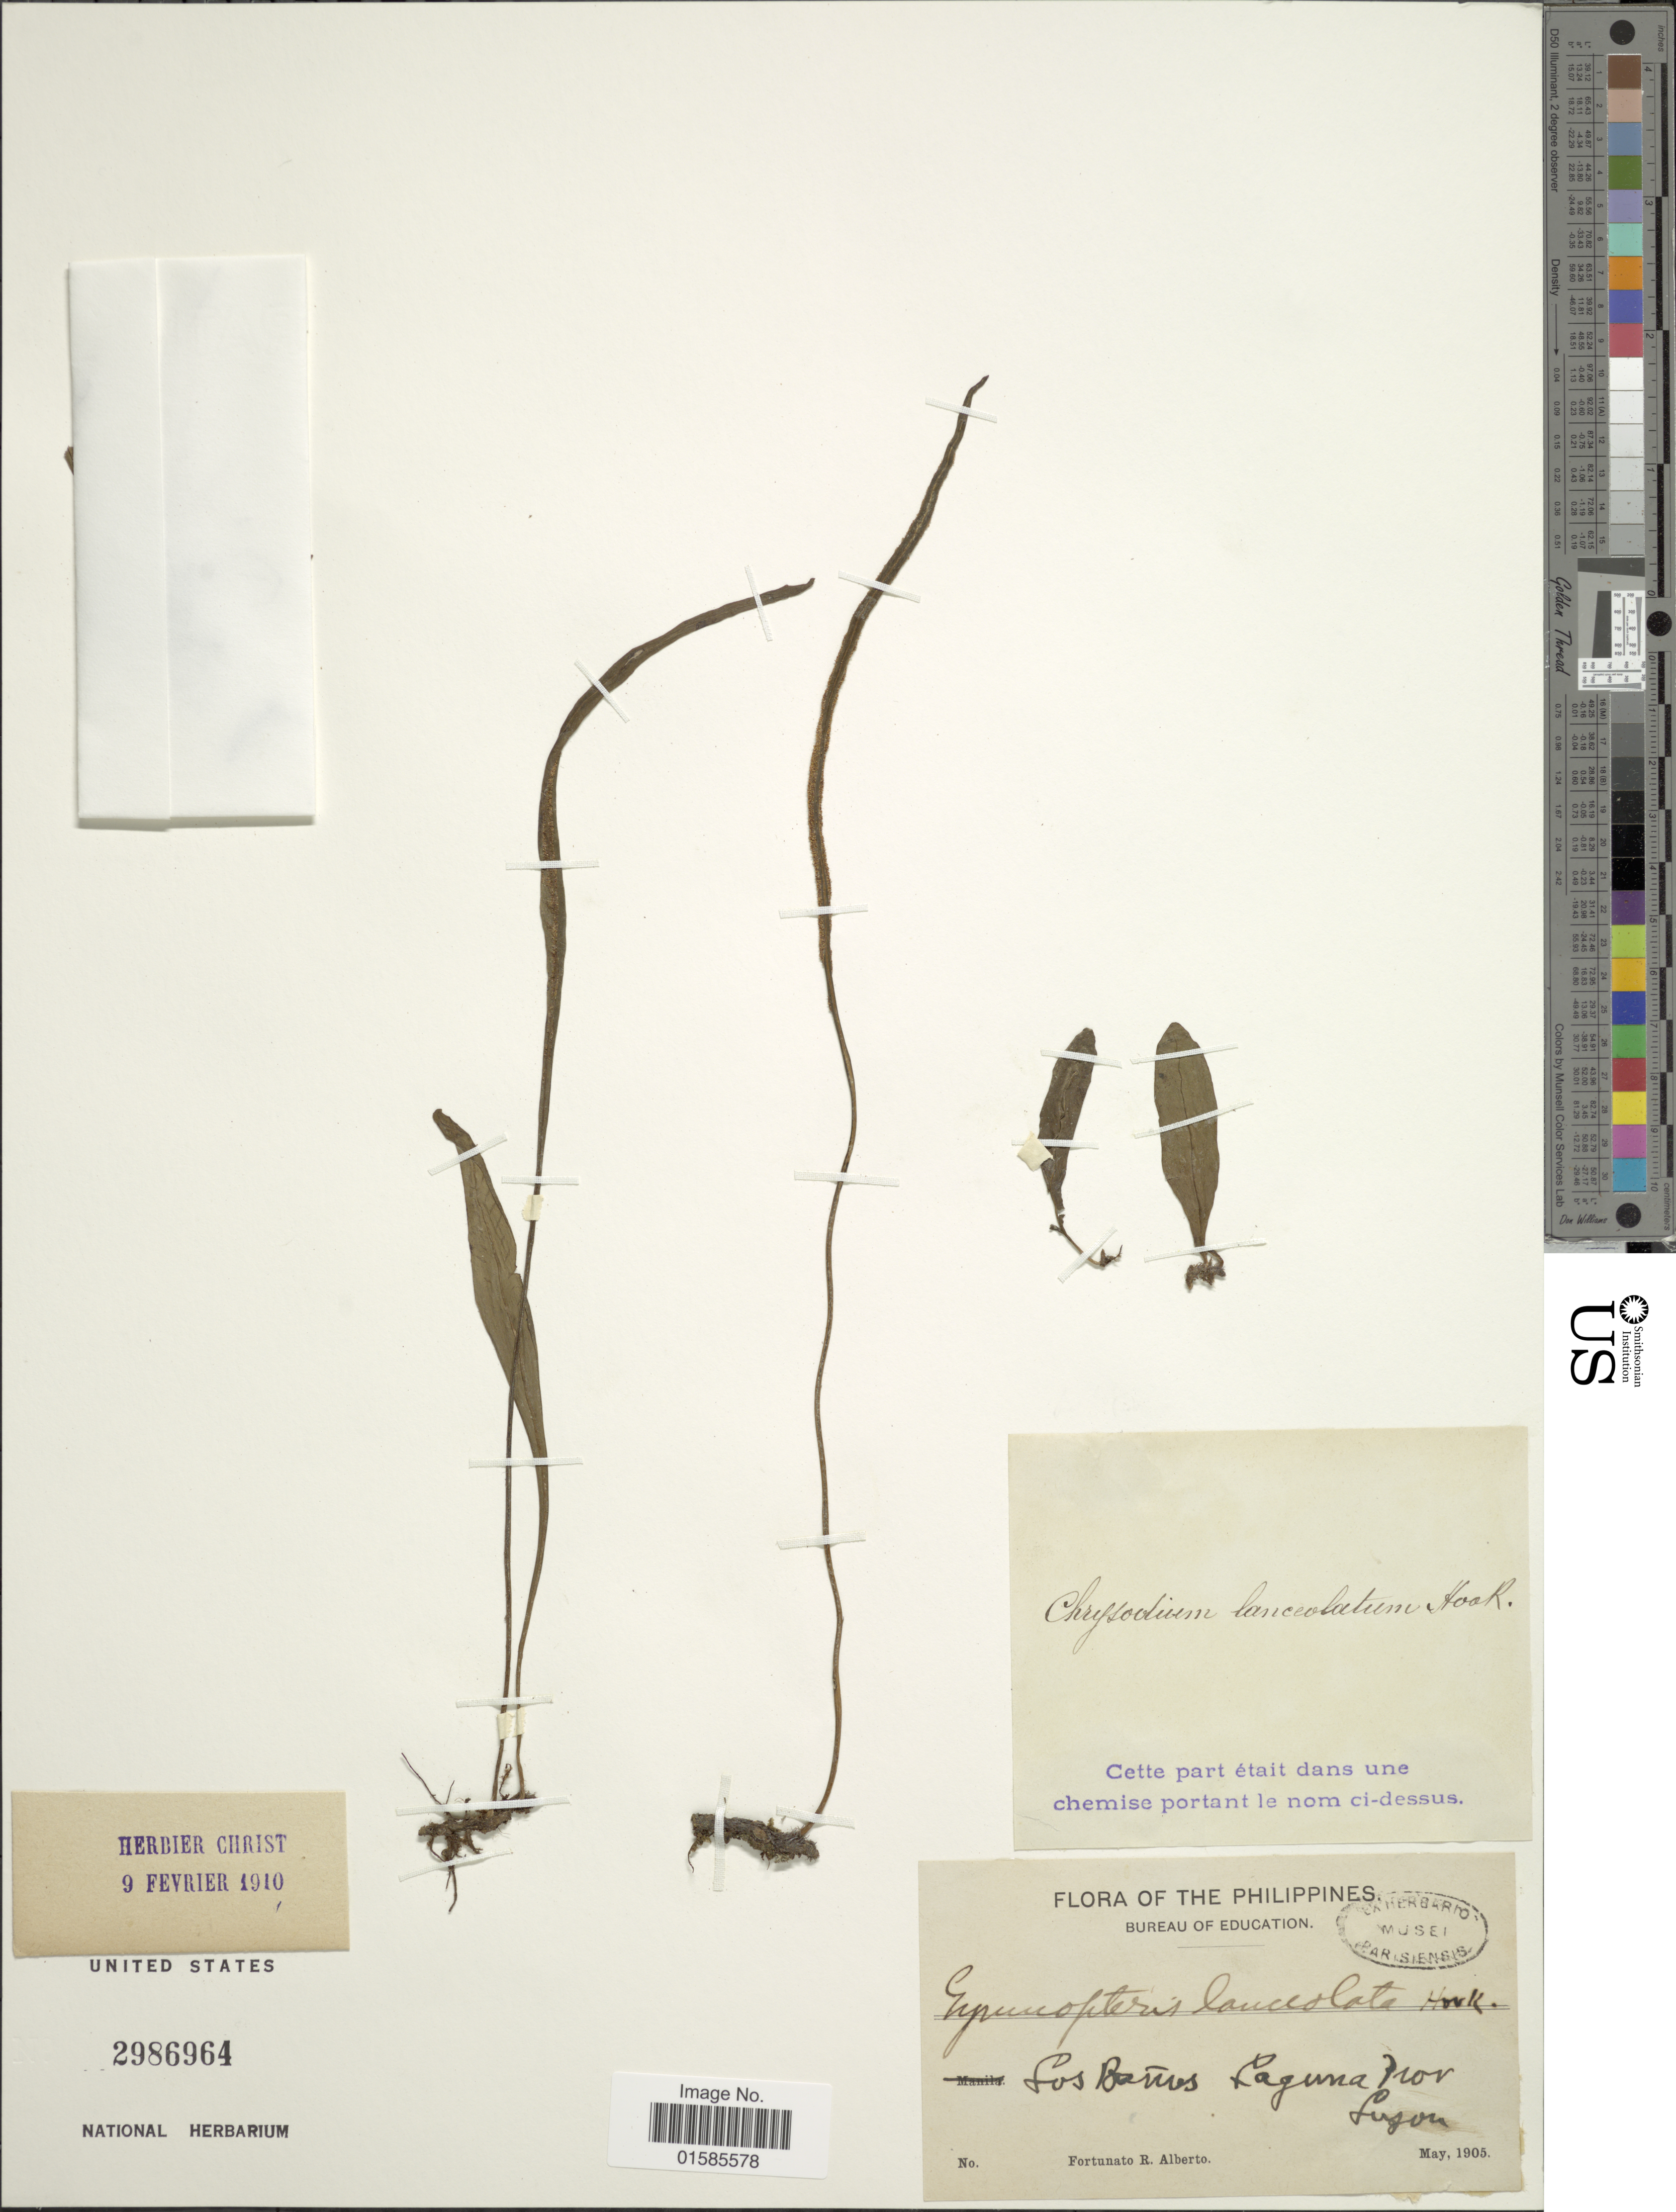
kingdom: Plantae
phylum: Tracheophyta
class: Polypodiopsida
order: Polypodiales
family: Polypodiaceae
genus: Leptochilus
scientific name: Leptochilus lanceolatus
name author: Fée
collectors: F. Alberto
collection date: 1905-05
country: Philippines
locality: The Philippines, Los Baños, Laguna Prov, Luzon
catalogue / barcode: US 2986964